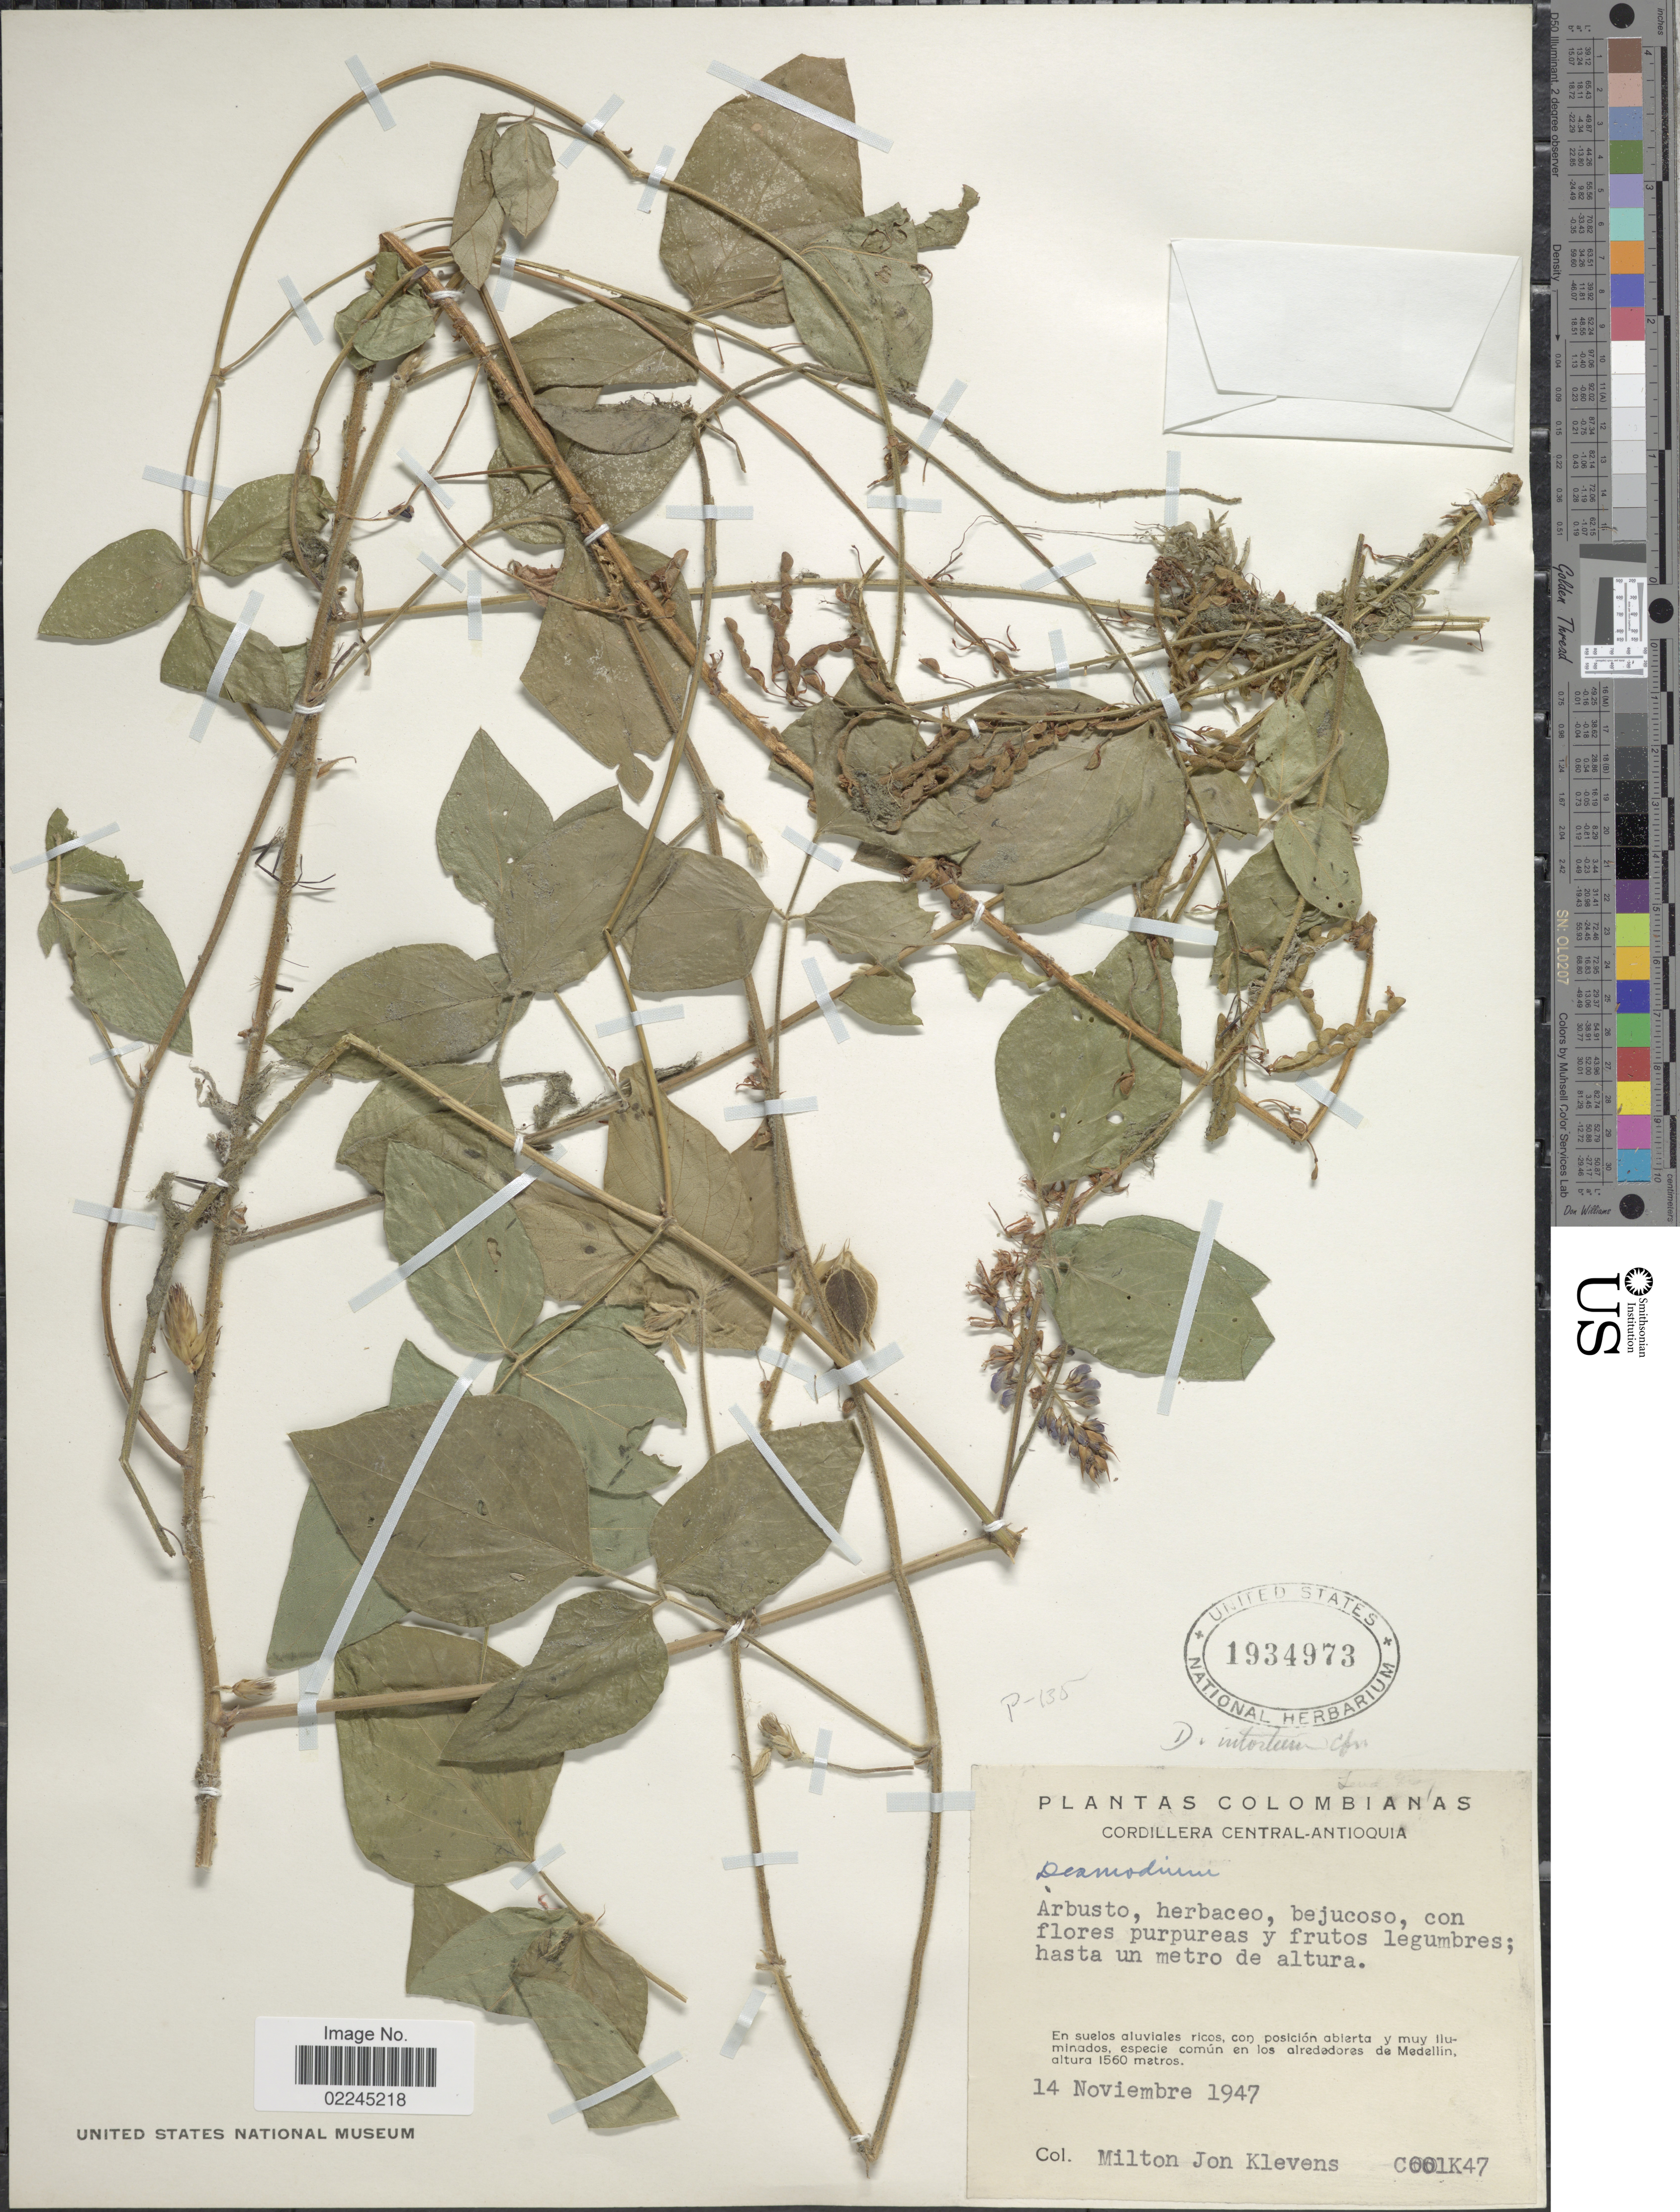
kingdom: Plantae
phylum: Tracheophyta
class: Magnoliopsida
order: Fabales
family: Fabaceae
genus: Desmodium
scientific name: Desmodium intortum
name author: (Mill.) Urb.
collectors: M. Klevens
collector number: C001K47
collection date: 1947-11-14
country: Colombia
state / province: Antioquia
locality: Colombianas. Cordillera Central-Antioquia. En suelos aluviales ricos, con posicion abierta y muy iluminados, especie comun en los alrededores de Medellin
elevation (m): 1560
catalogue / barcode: US 1934973